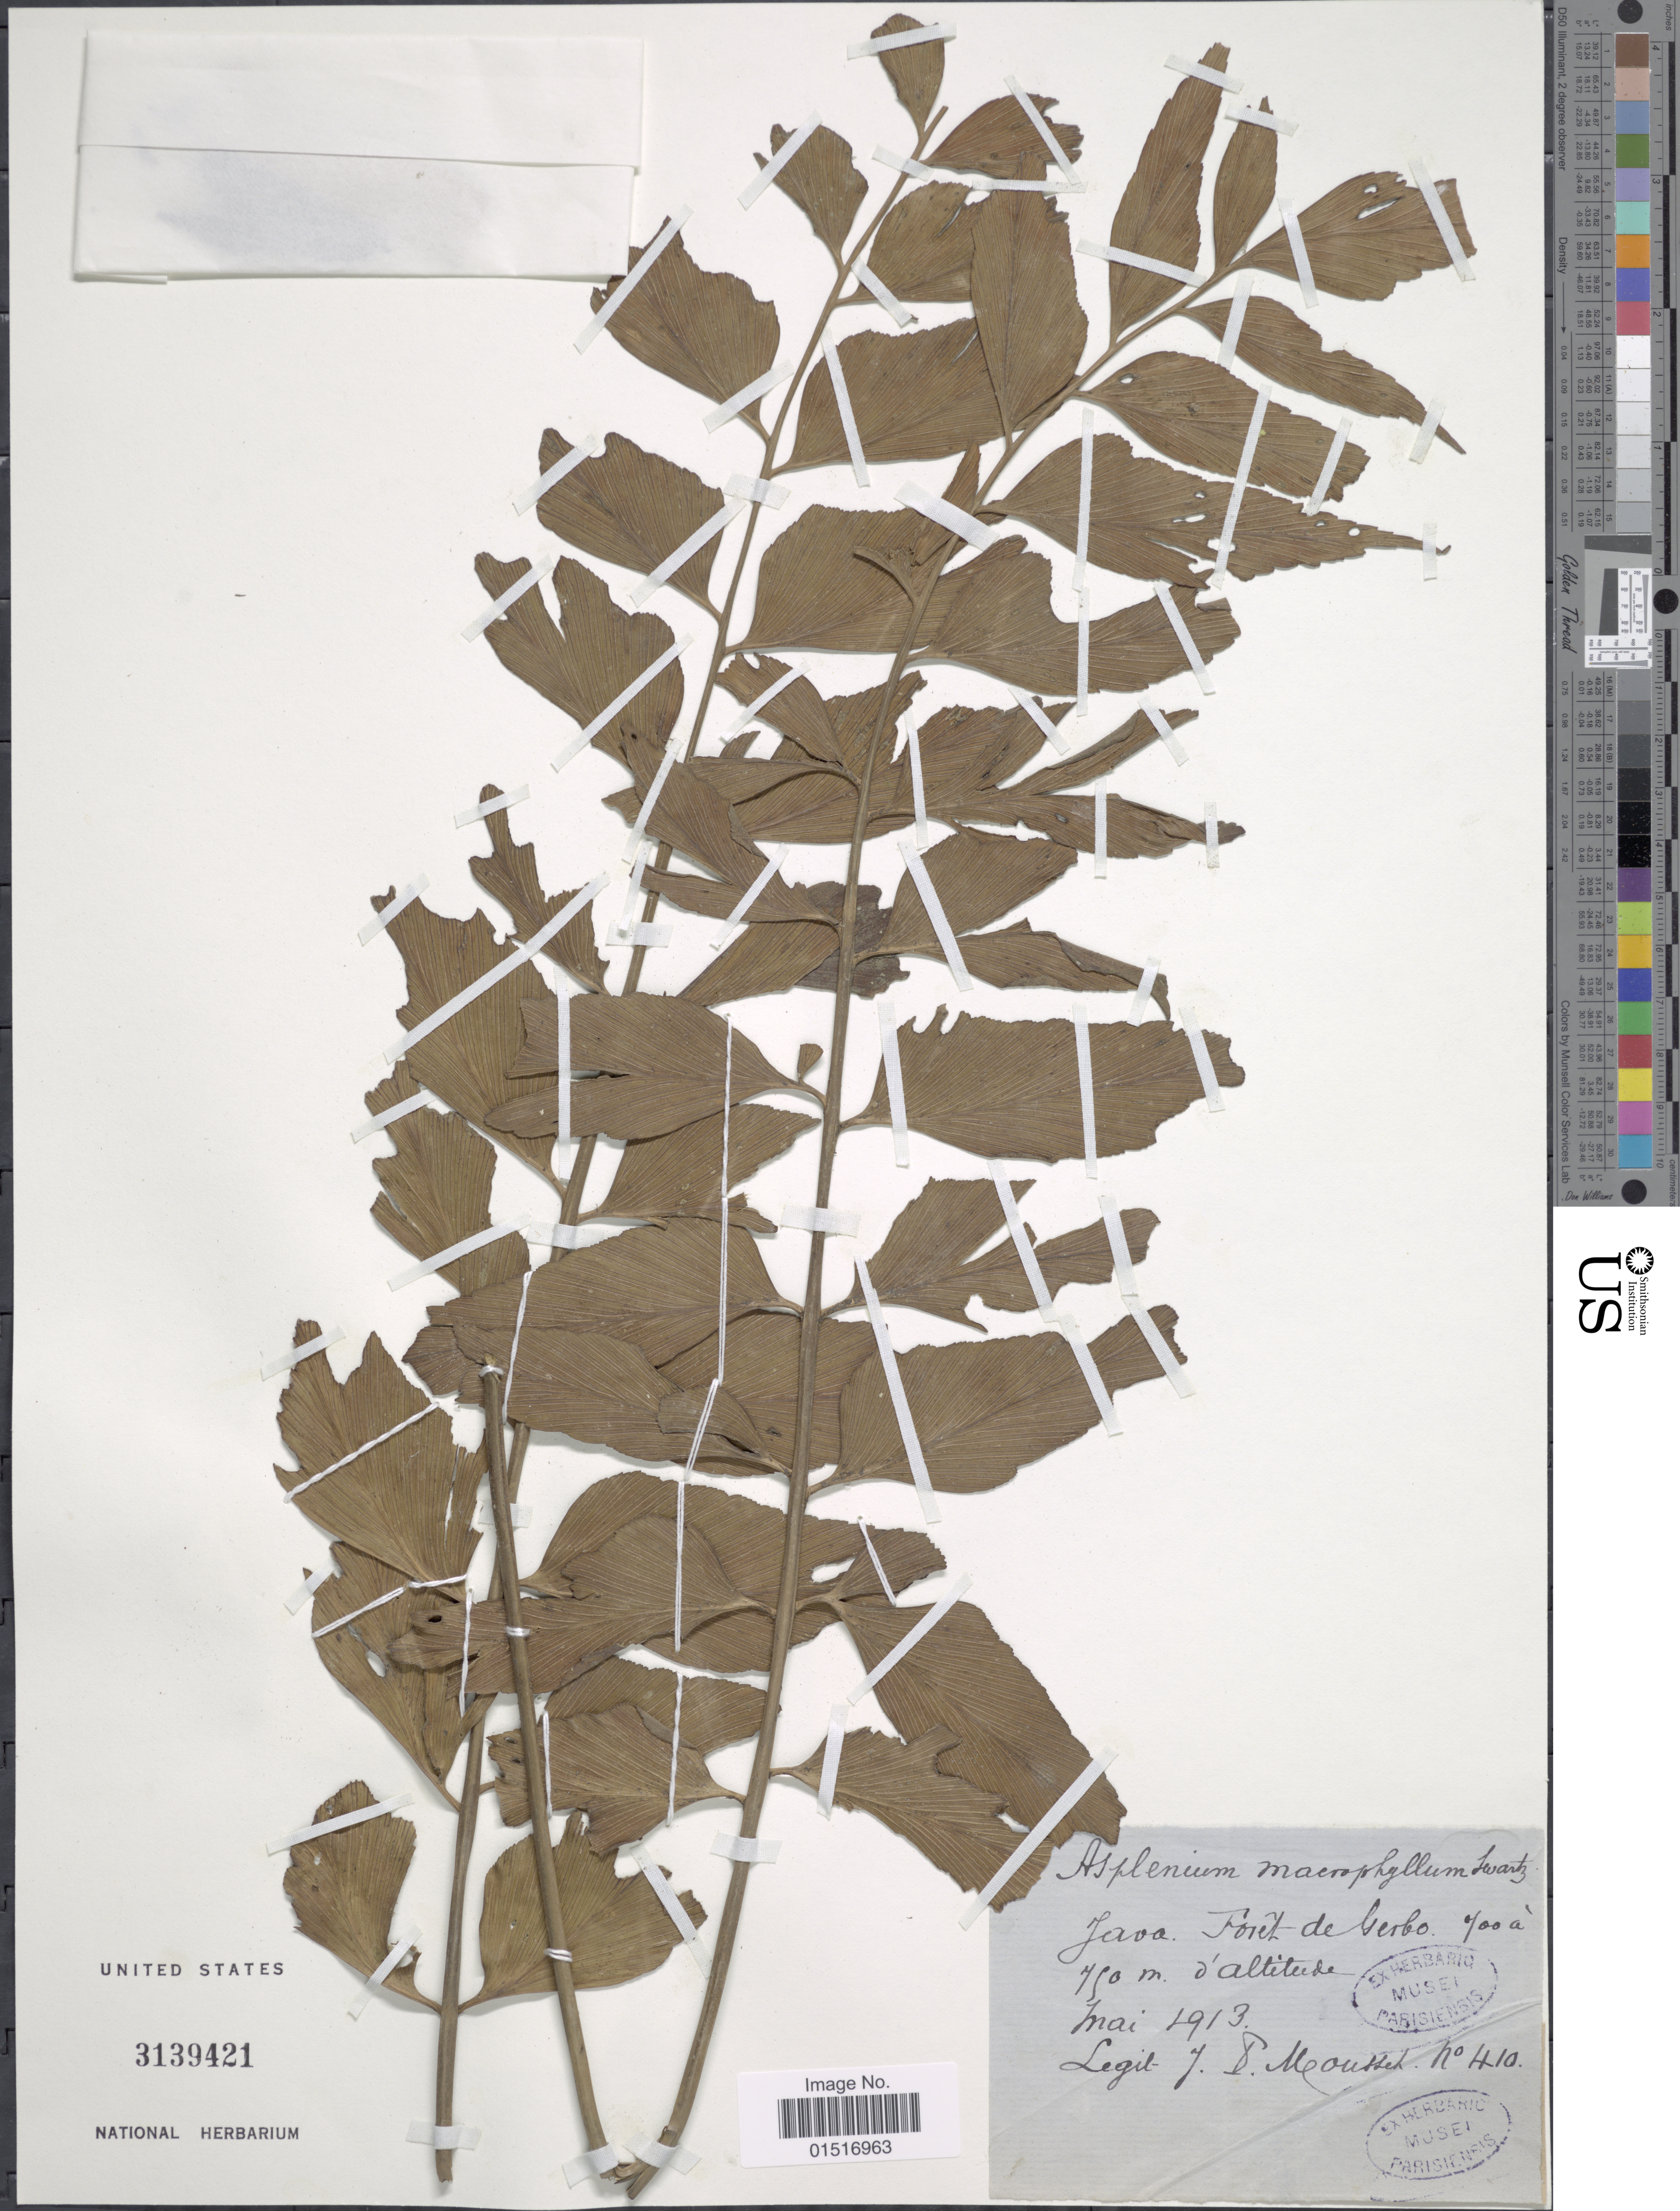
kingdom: Plantae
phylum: Tracheophyta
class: Polypodiopsida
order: Polypodiales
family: Aspleniaceae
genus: Asplenium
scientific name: Asplenium polyodon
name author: G. Forst.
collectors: J. Mousset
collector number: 410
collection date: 1913-05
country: Indonesia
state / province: Java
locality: Foret de Gerbo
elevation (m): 700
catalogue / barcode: US 3139421